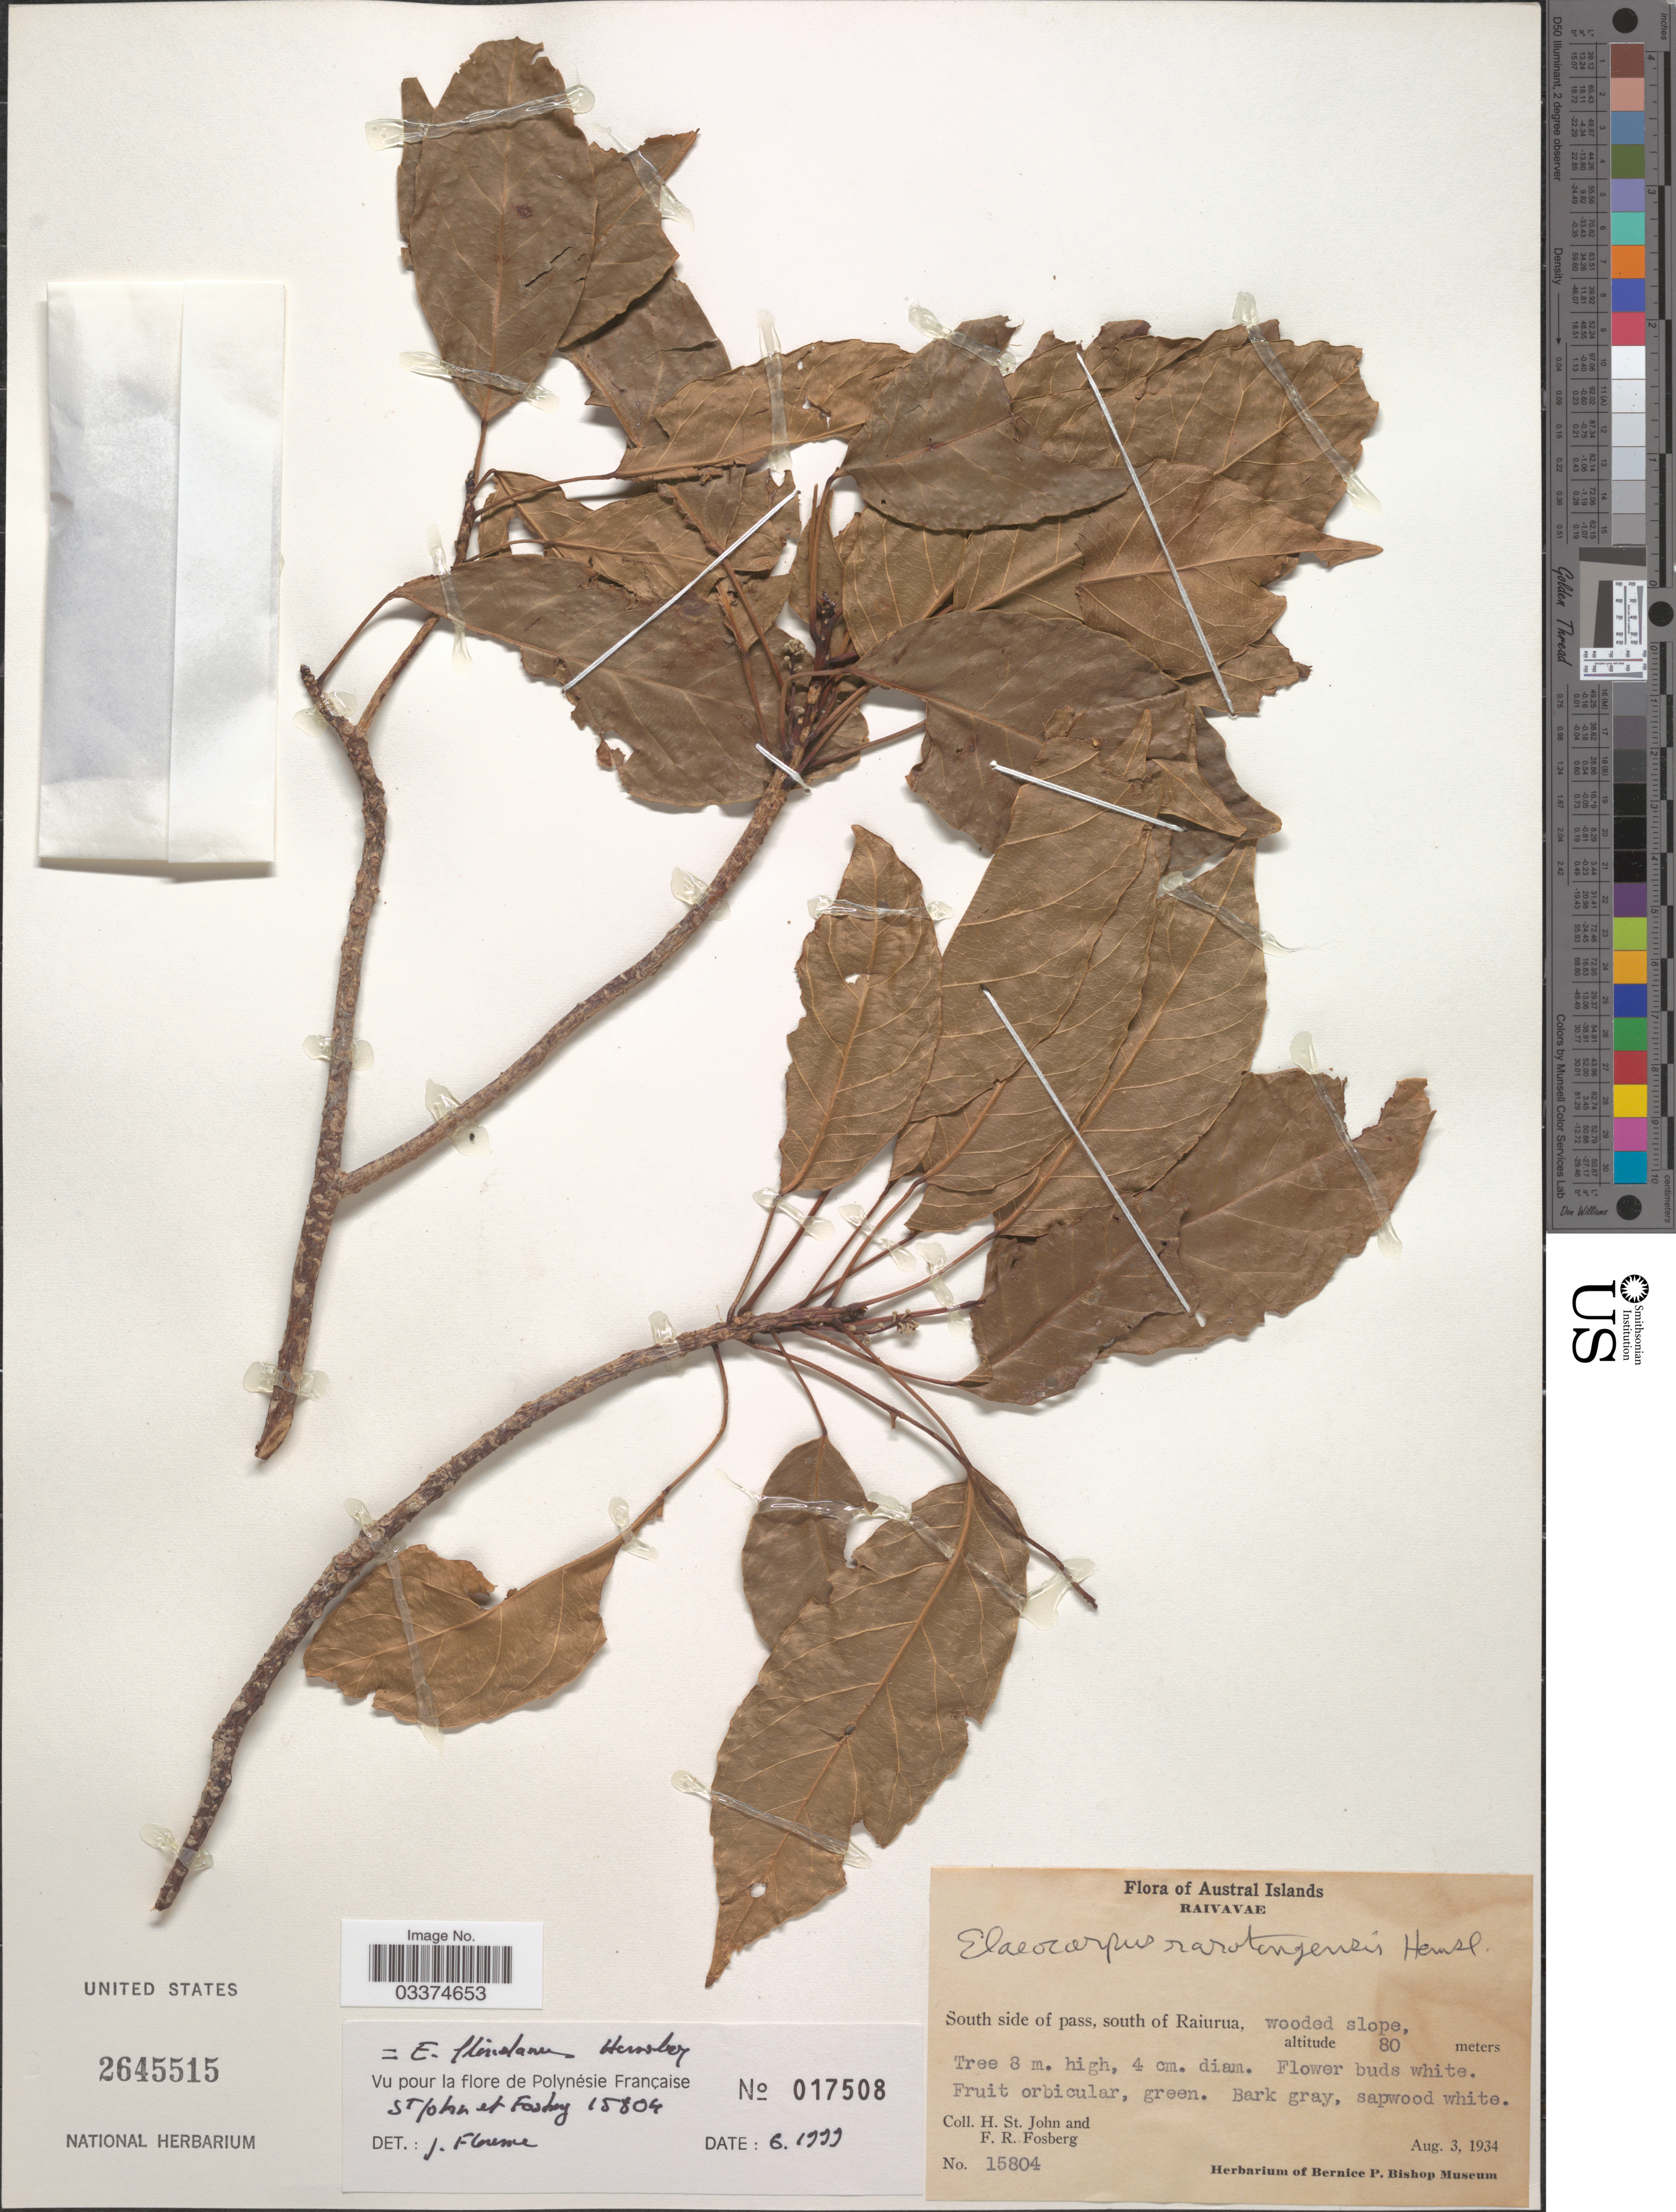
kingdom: Plantae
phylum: Tracheophyta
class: Magnoliopsida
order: Oxalidales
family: Elaeocarpaceae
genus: Elaeocarpus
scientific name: Elaeocarpus rarotongensis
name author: Hemsl.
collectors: H. St. John & F. R. Fosberg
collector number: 15804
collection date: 1934-08-03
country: French Polynesia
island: Raivavae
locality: Austral Islands, Raivavae, South side of pass, south of Raiurua.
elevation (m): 80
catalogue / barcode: US 2645515